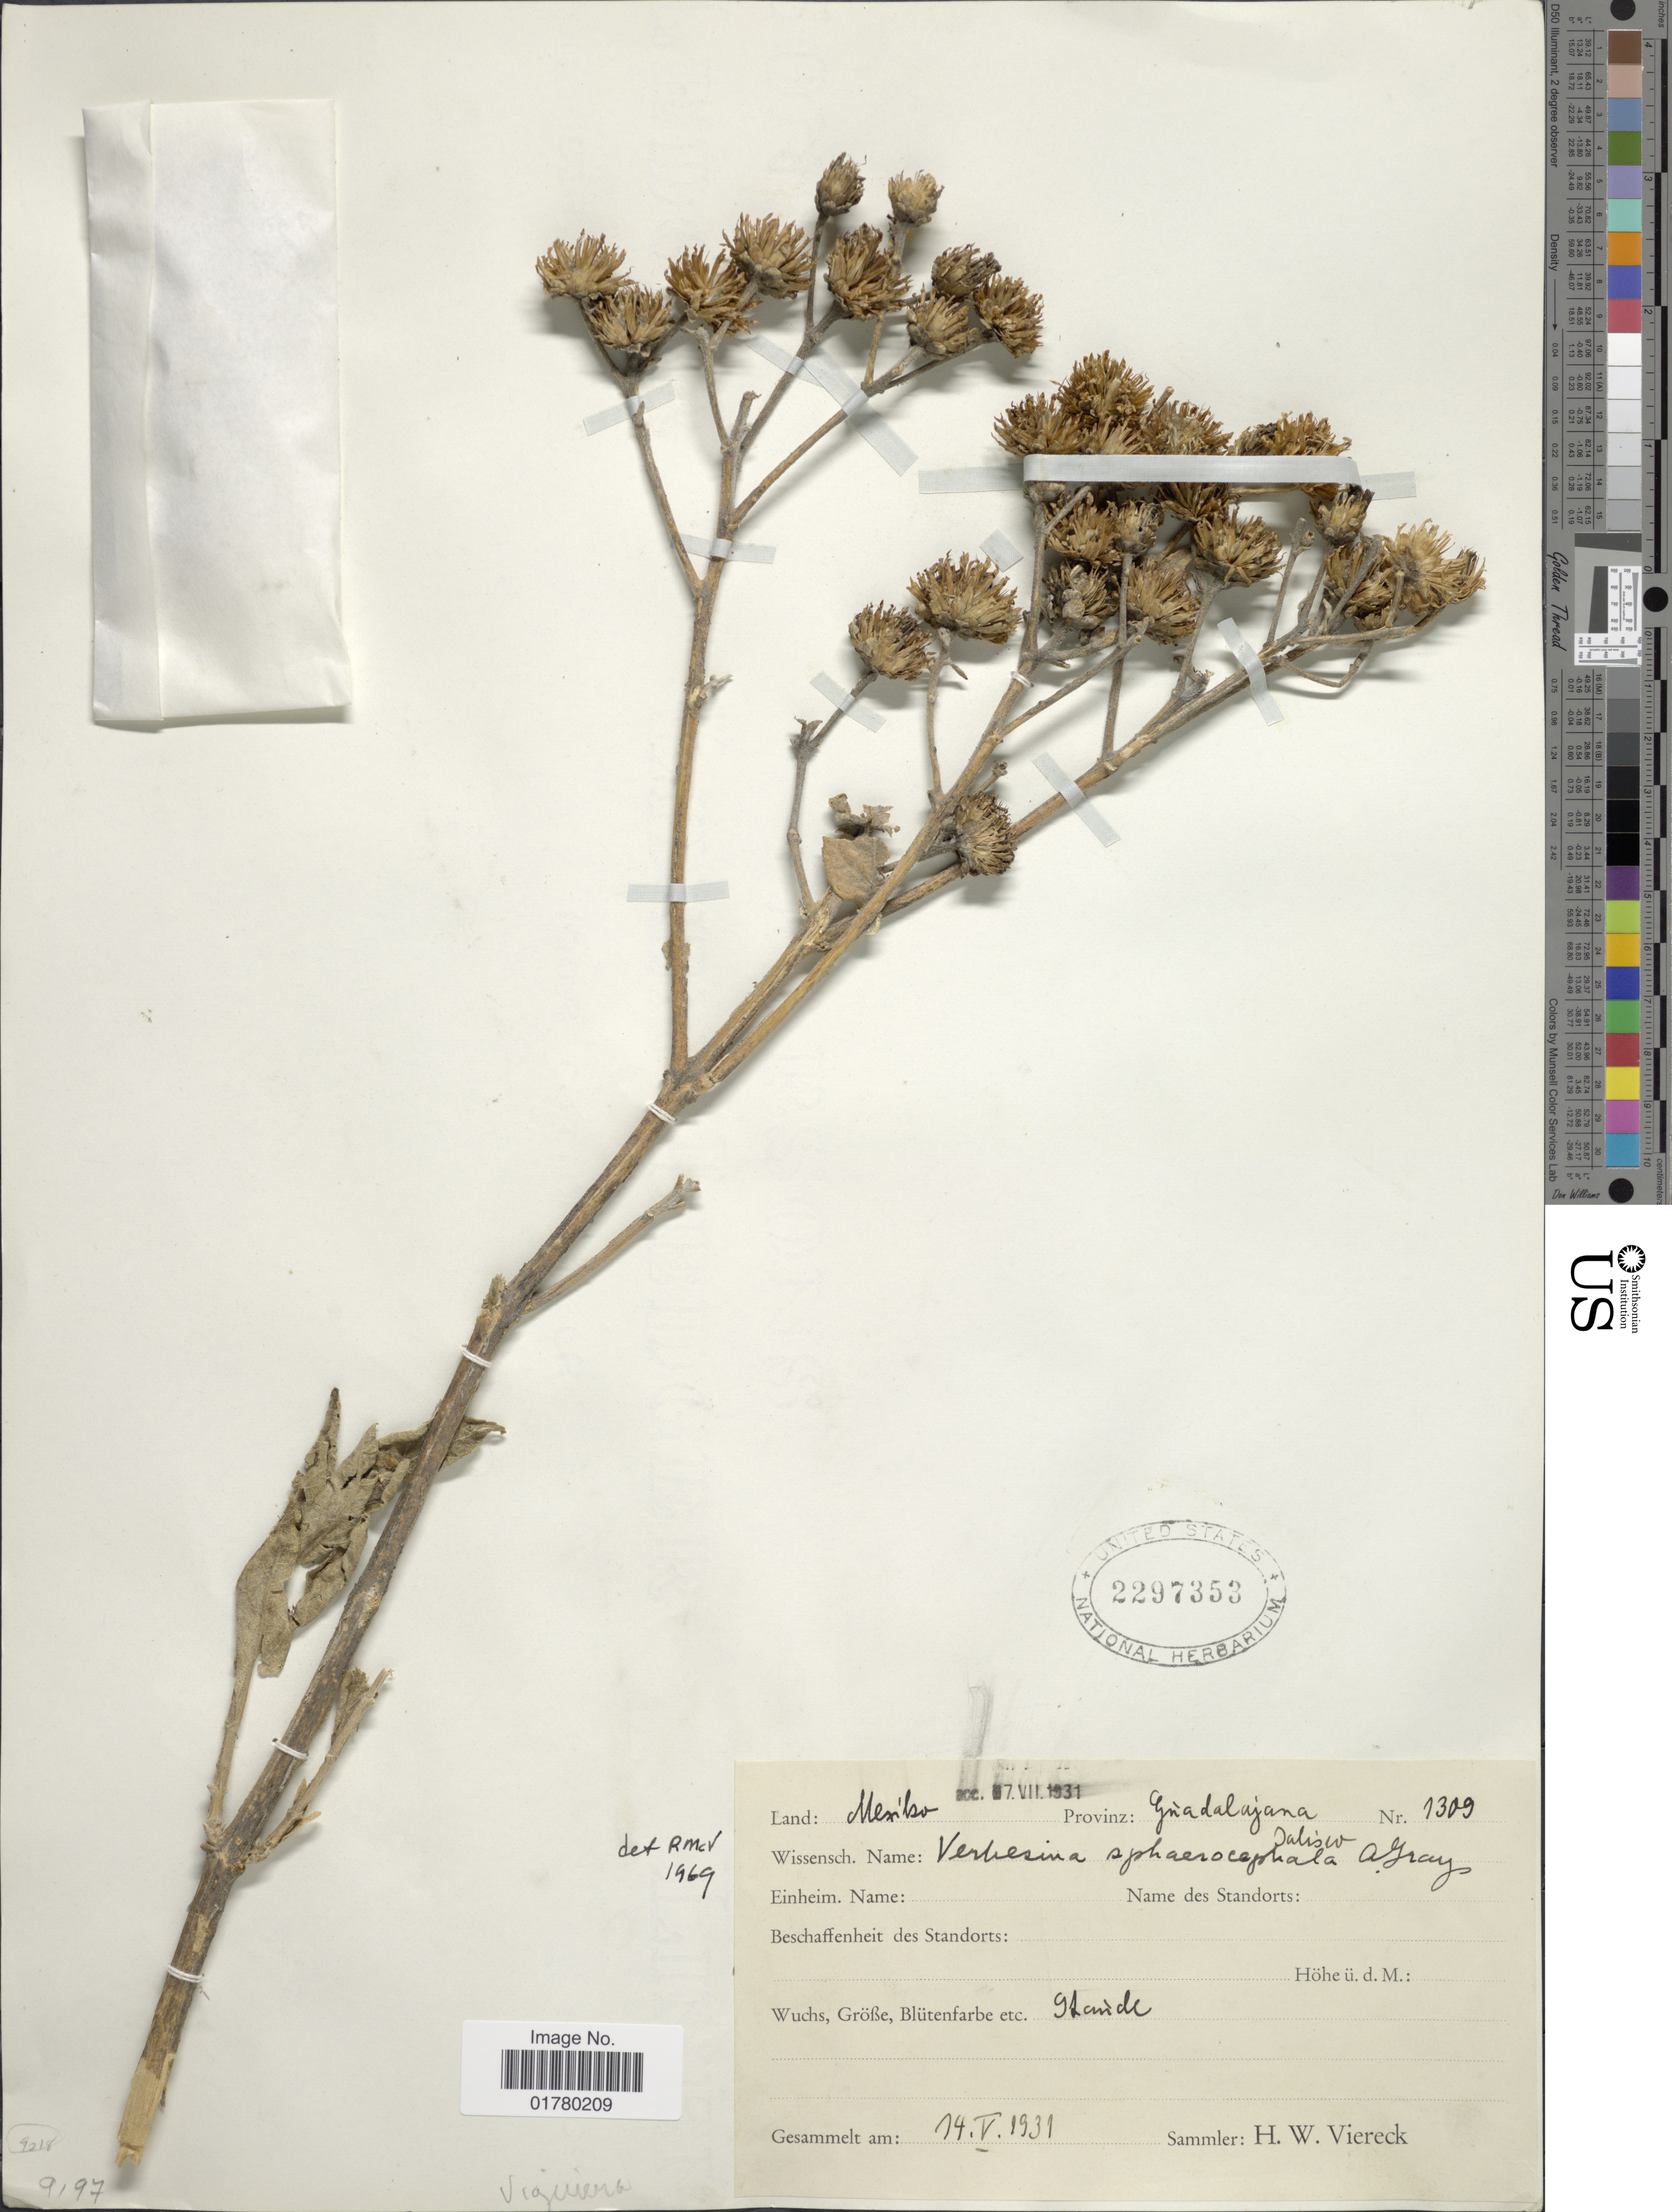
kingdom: Plantae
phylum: Tracheophyta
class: Magnoliopsida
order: Asterales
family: Asteraceae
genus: Verbesina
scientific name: Verbesina sphaerocephala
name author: A. Gray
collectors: H. W. Viereck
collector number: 1309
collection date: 1931-05-14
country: Mexico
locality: Provinz: Gúadalajara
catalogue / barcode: US 2297353